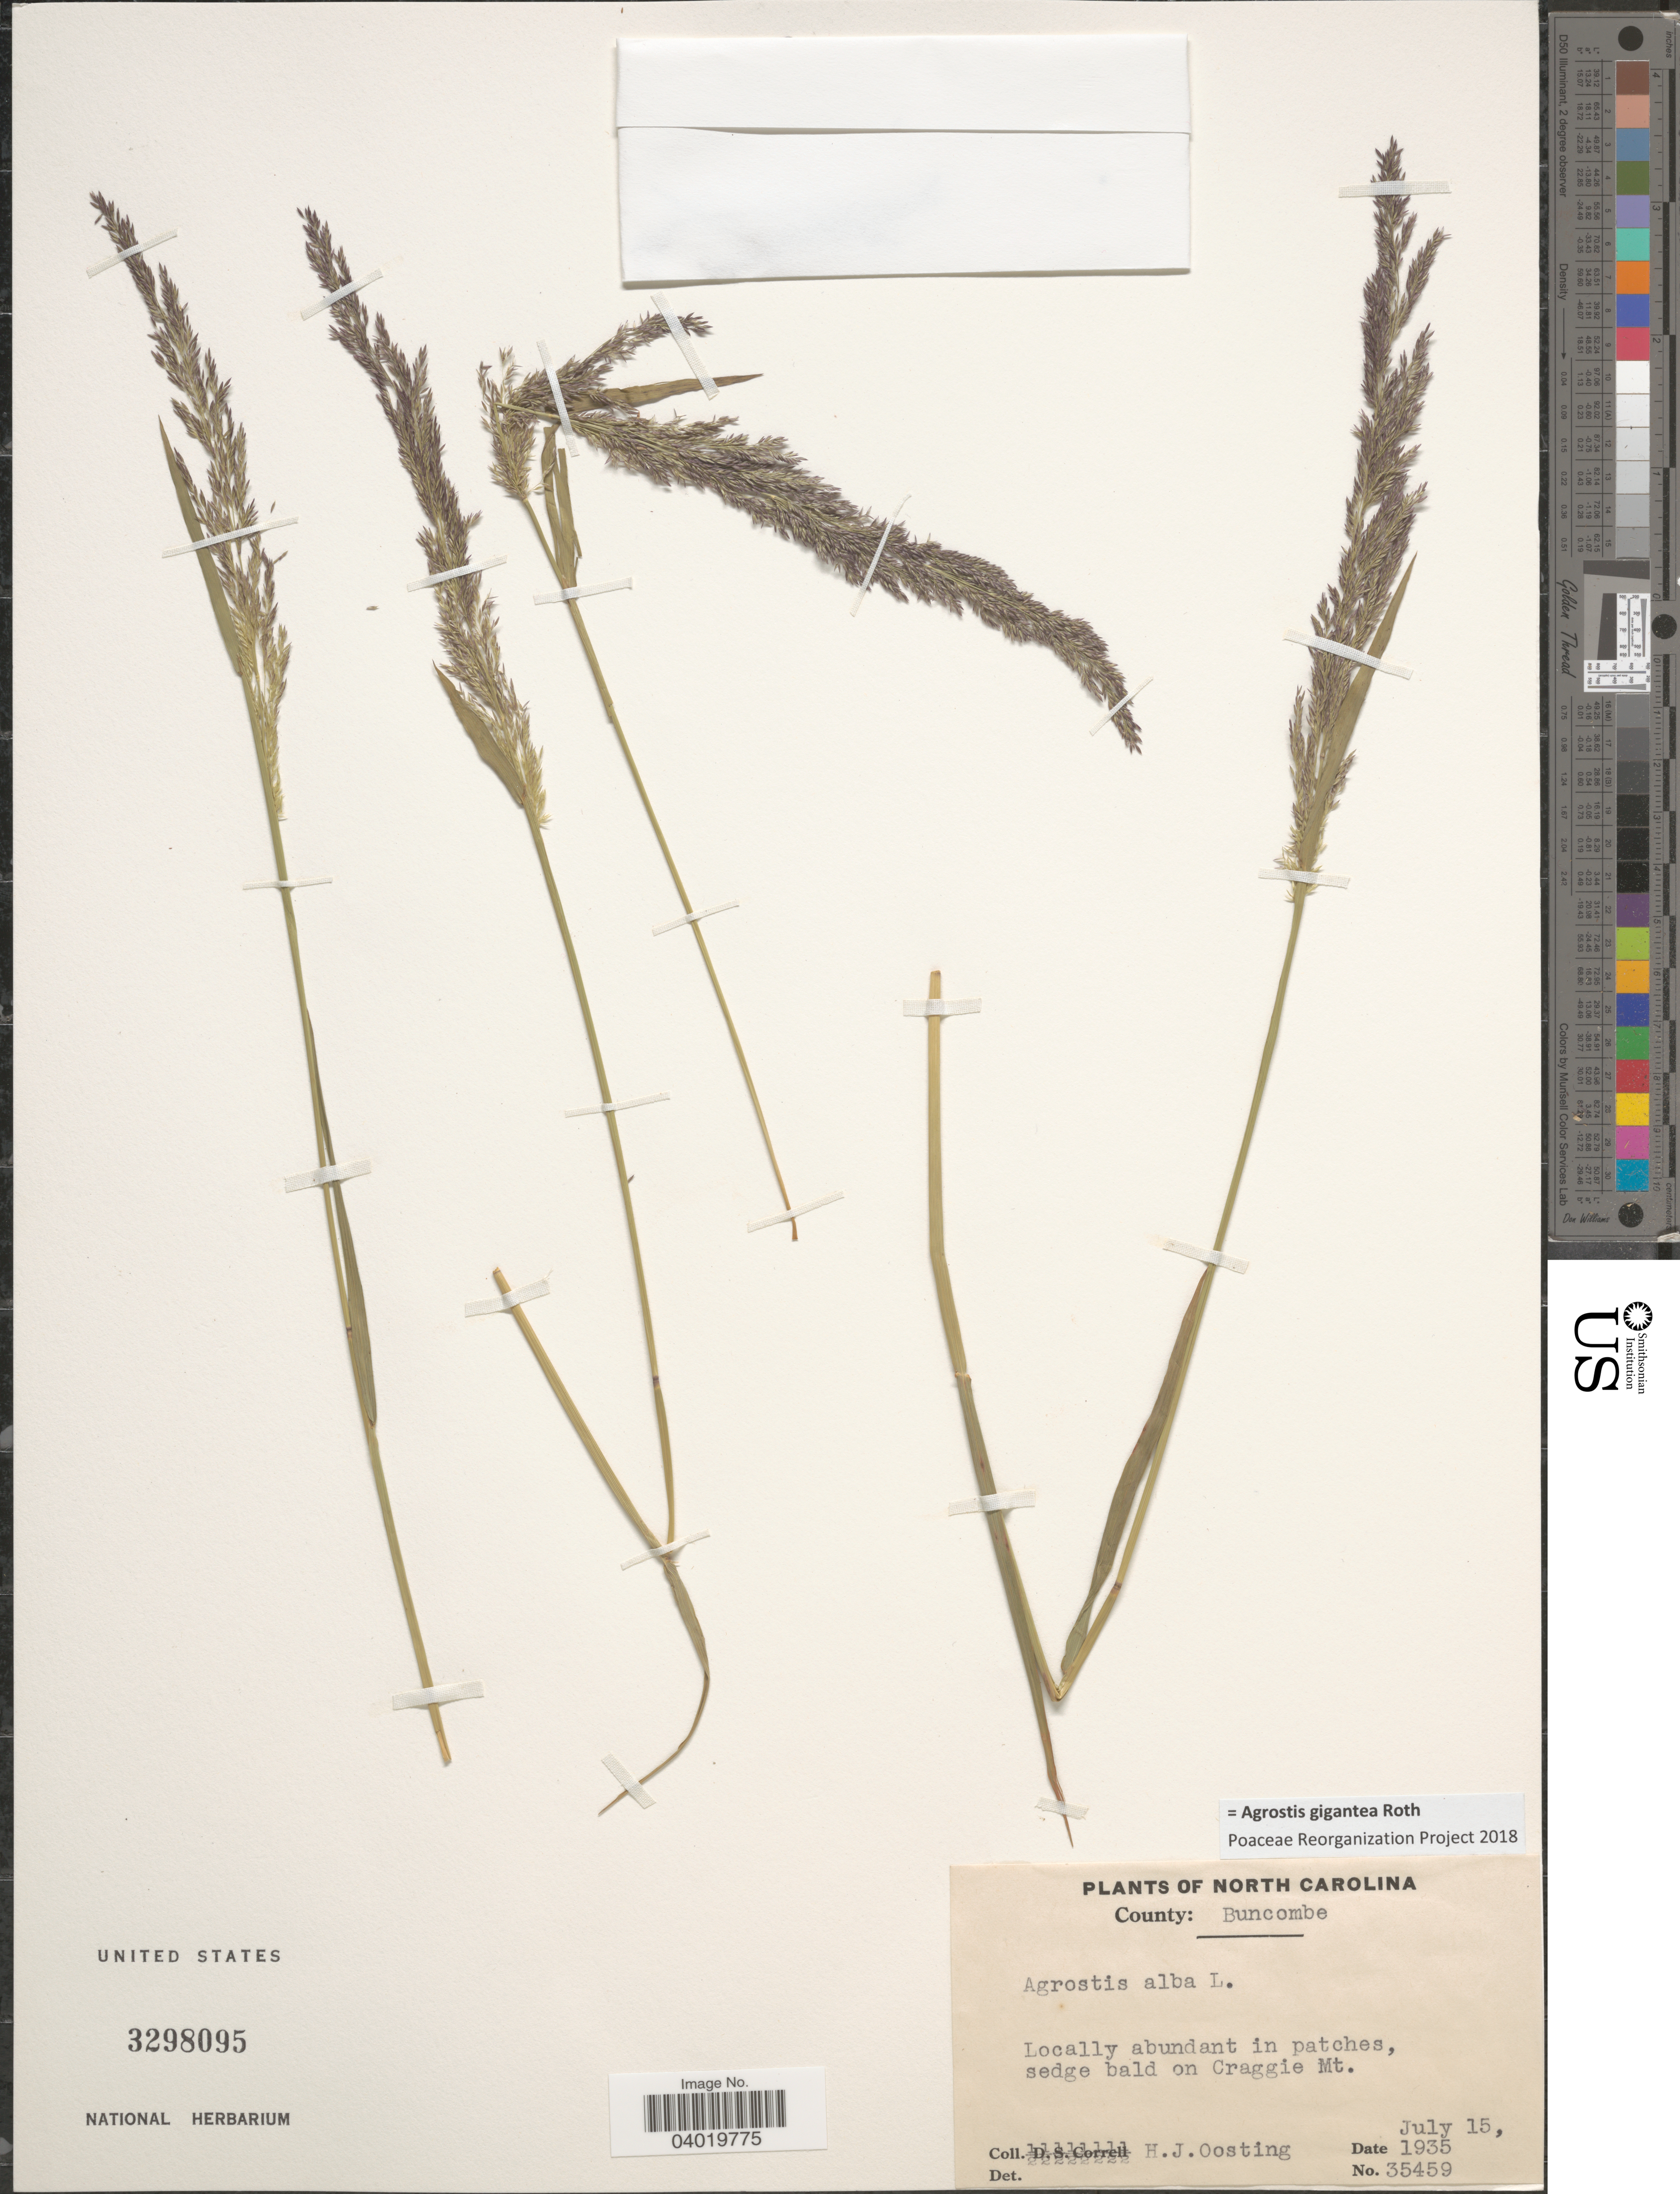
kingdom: Plantae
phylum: Tracheophyta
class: Liliopsida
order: Poales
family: Poaceae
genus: Agrostis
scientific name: Agrostis gigantea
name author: Roth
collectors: H. Oosting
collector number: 35459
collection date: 1935-07-15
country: United States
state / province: North Carolina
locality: County: Buncombe. In patches, sedge bald on Craggie Mt.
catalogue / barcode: US 3298095